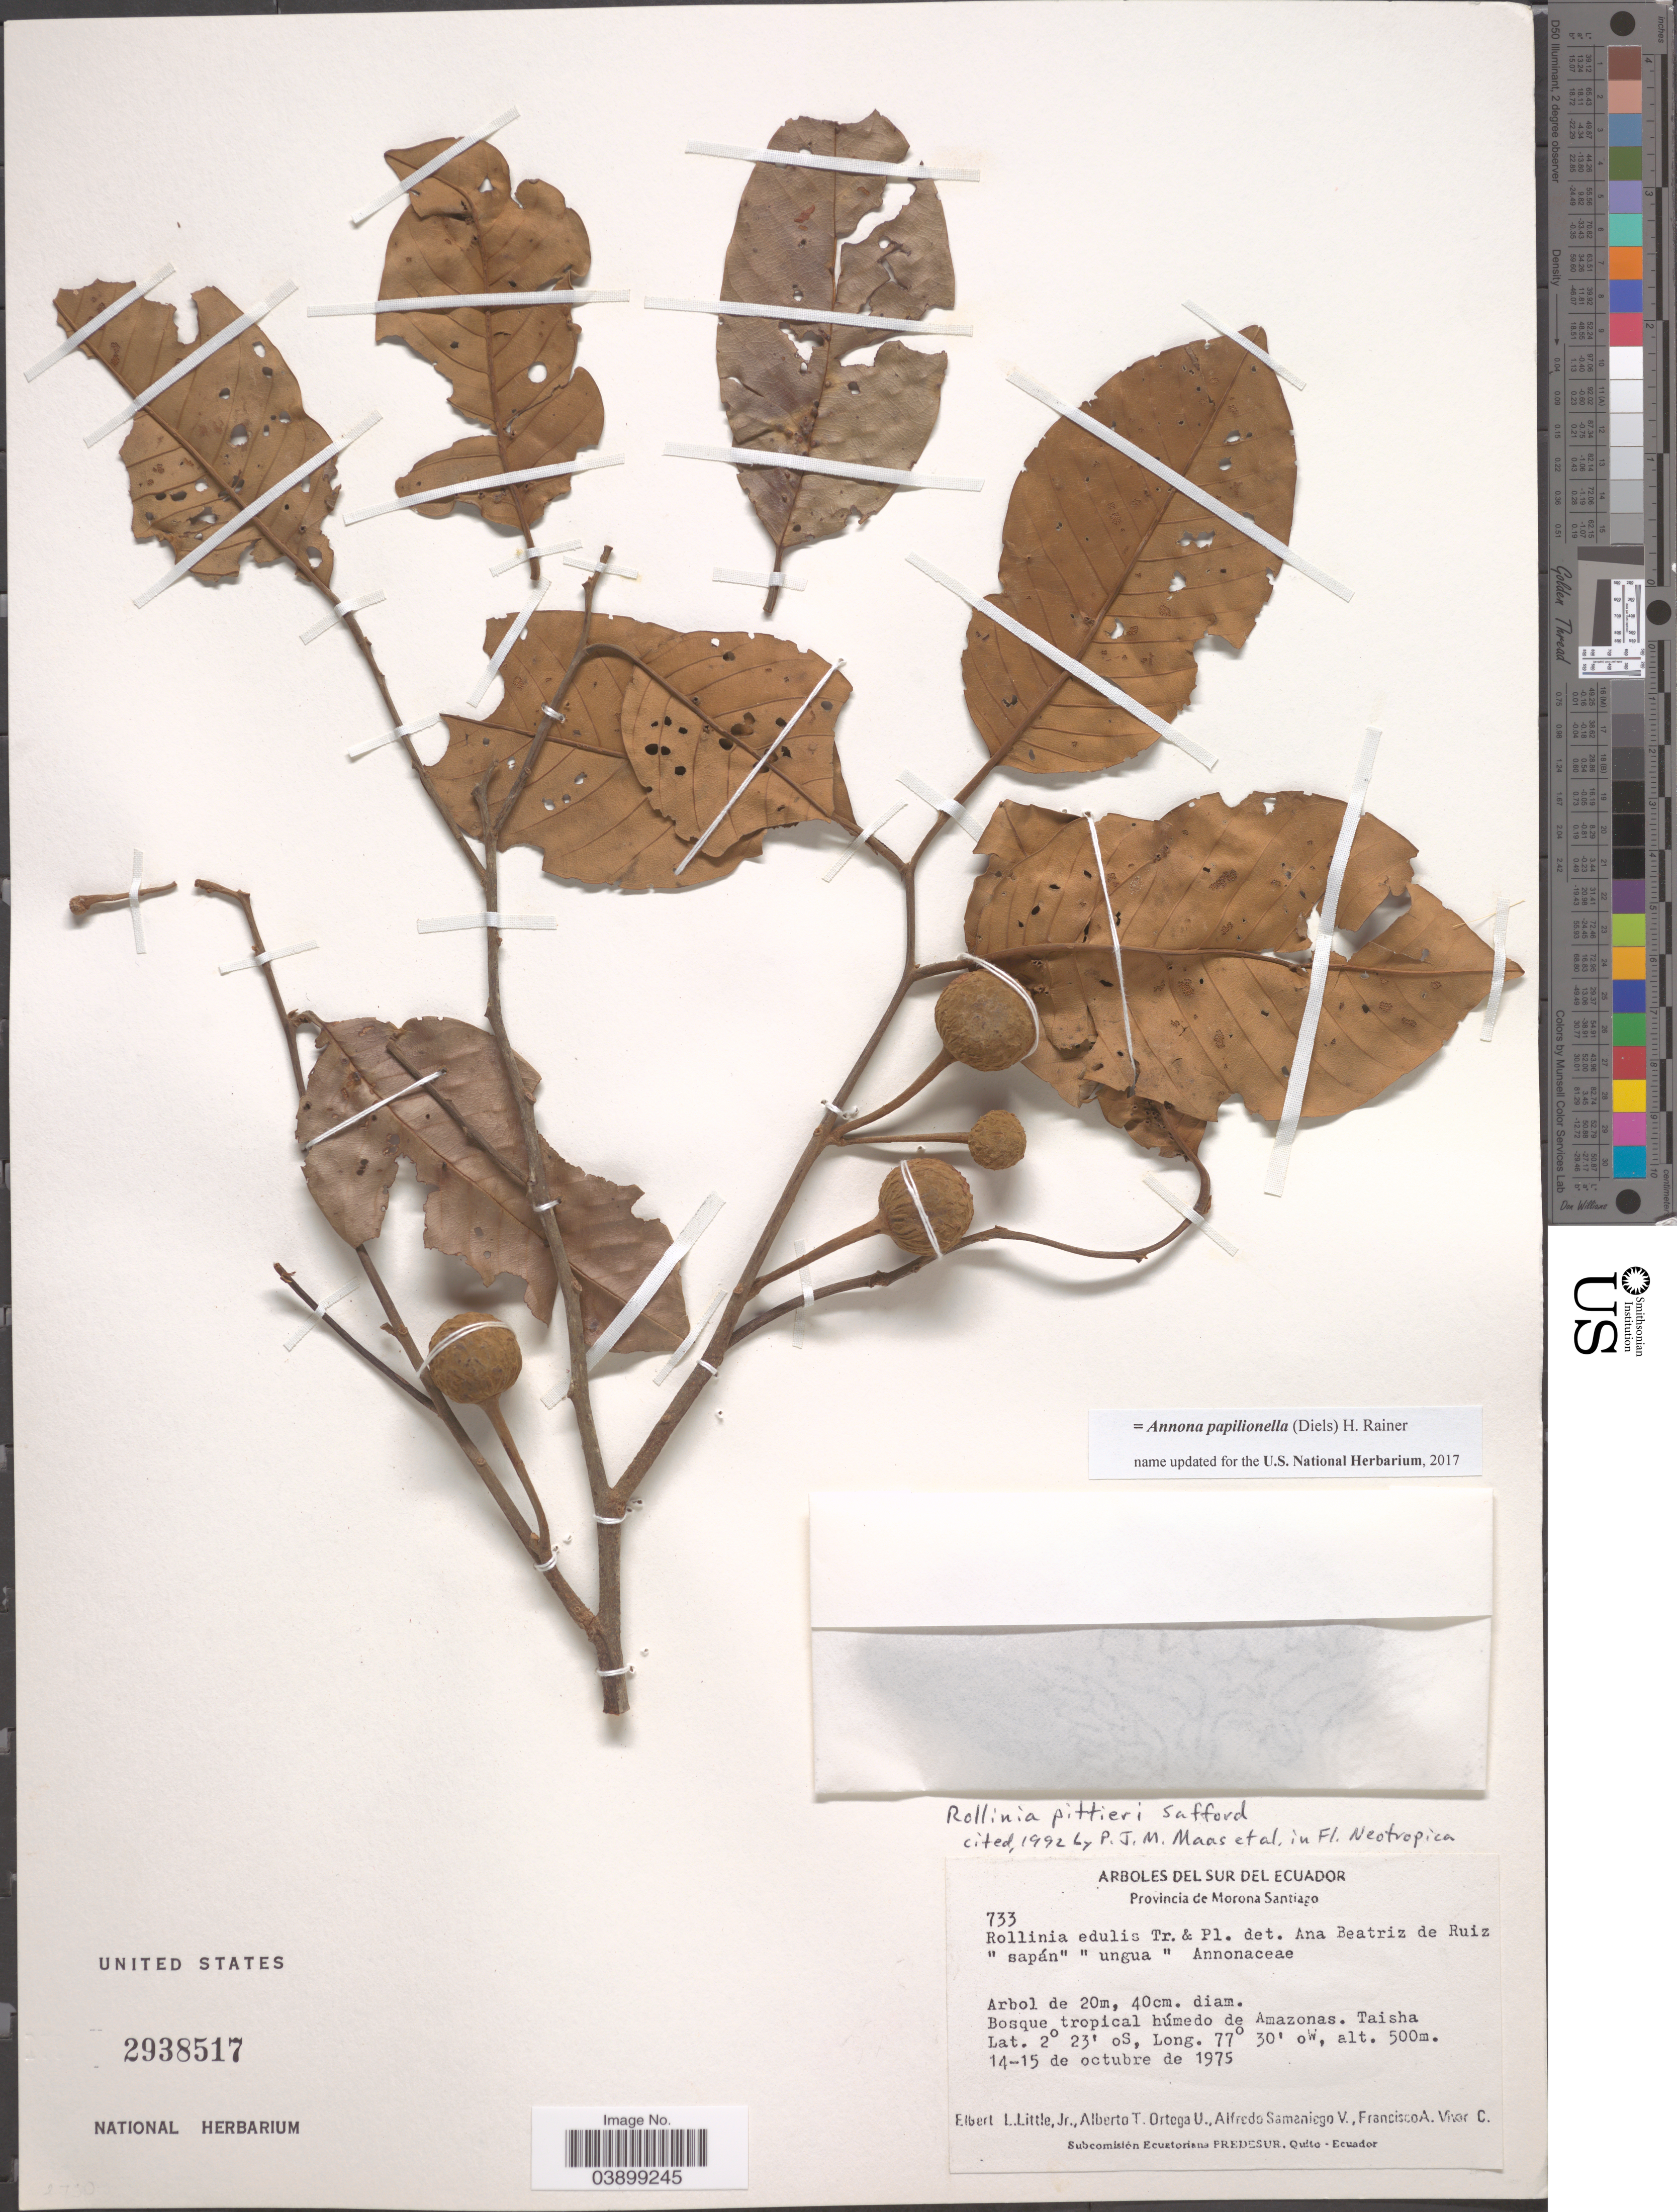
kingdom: Plantae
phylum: Tracheophyta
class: Magnoliopsida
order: Magnoliales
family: Annonaceae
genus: Annona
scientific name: Annona papilionella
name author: (Diels) H. Rainer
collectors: E. L. Little, A. T. Ortega U., A. Samaniego V. & F. A. Vivar C.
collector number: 733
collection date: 1975-10-14/1975-10-15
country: Ecuador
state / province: Morona-Santiago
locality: Bosque tropical húmedo de Amazonas.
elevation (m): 500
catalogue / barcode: US 2938517